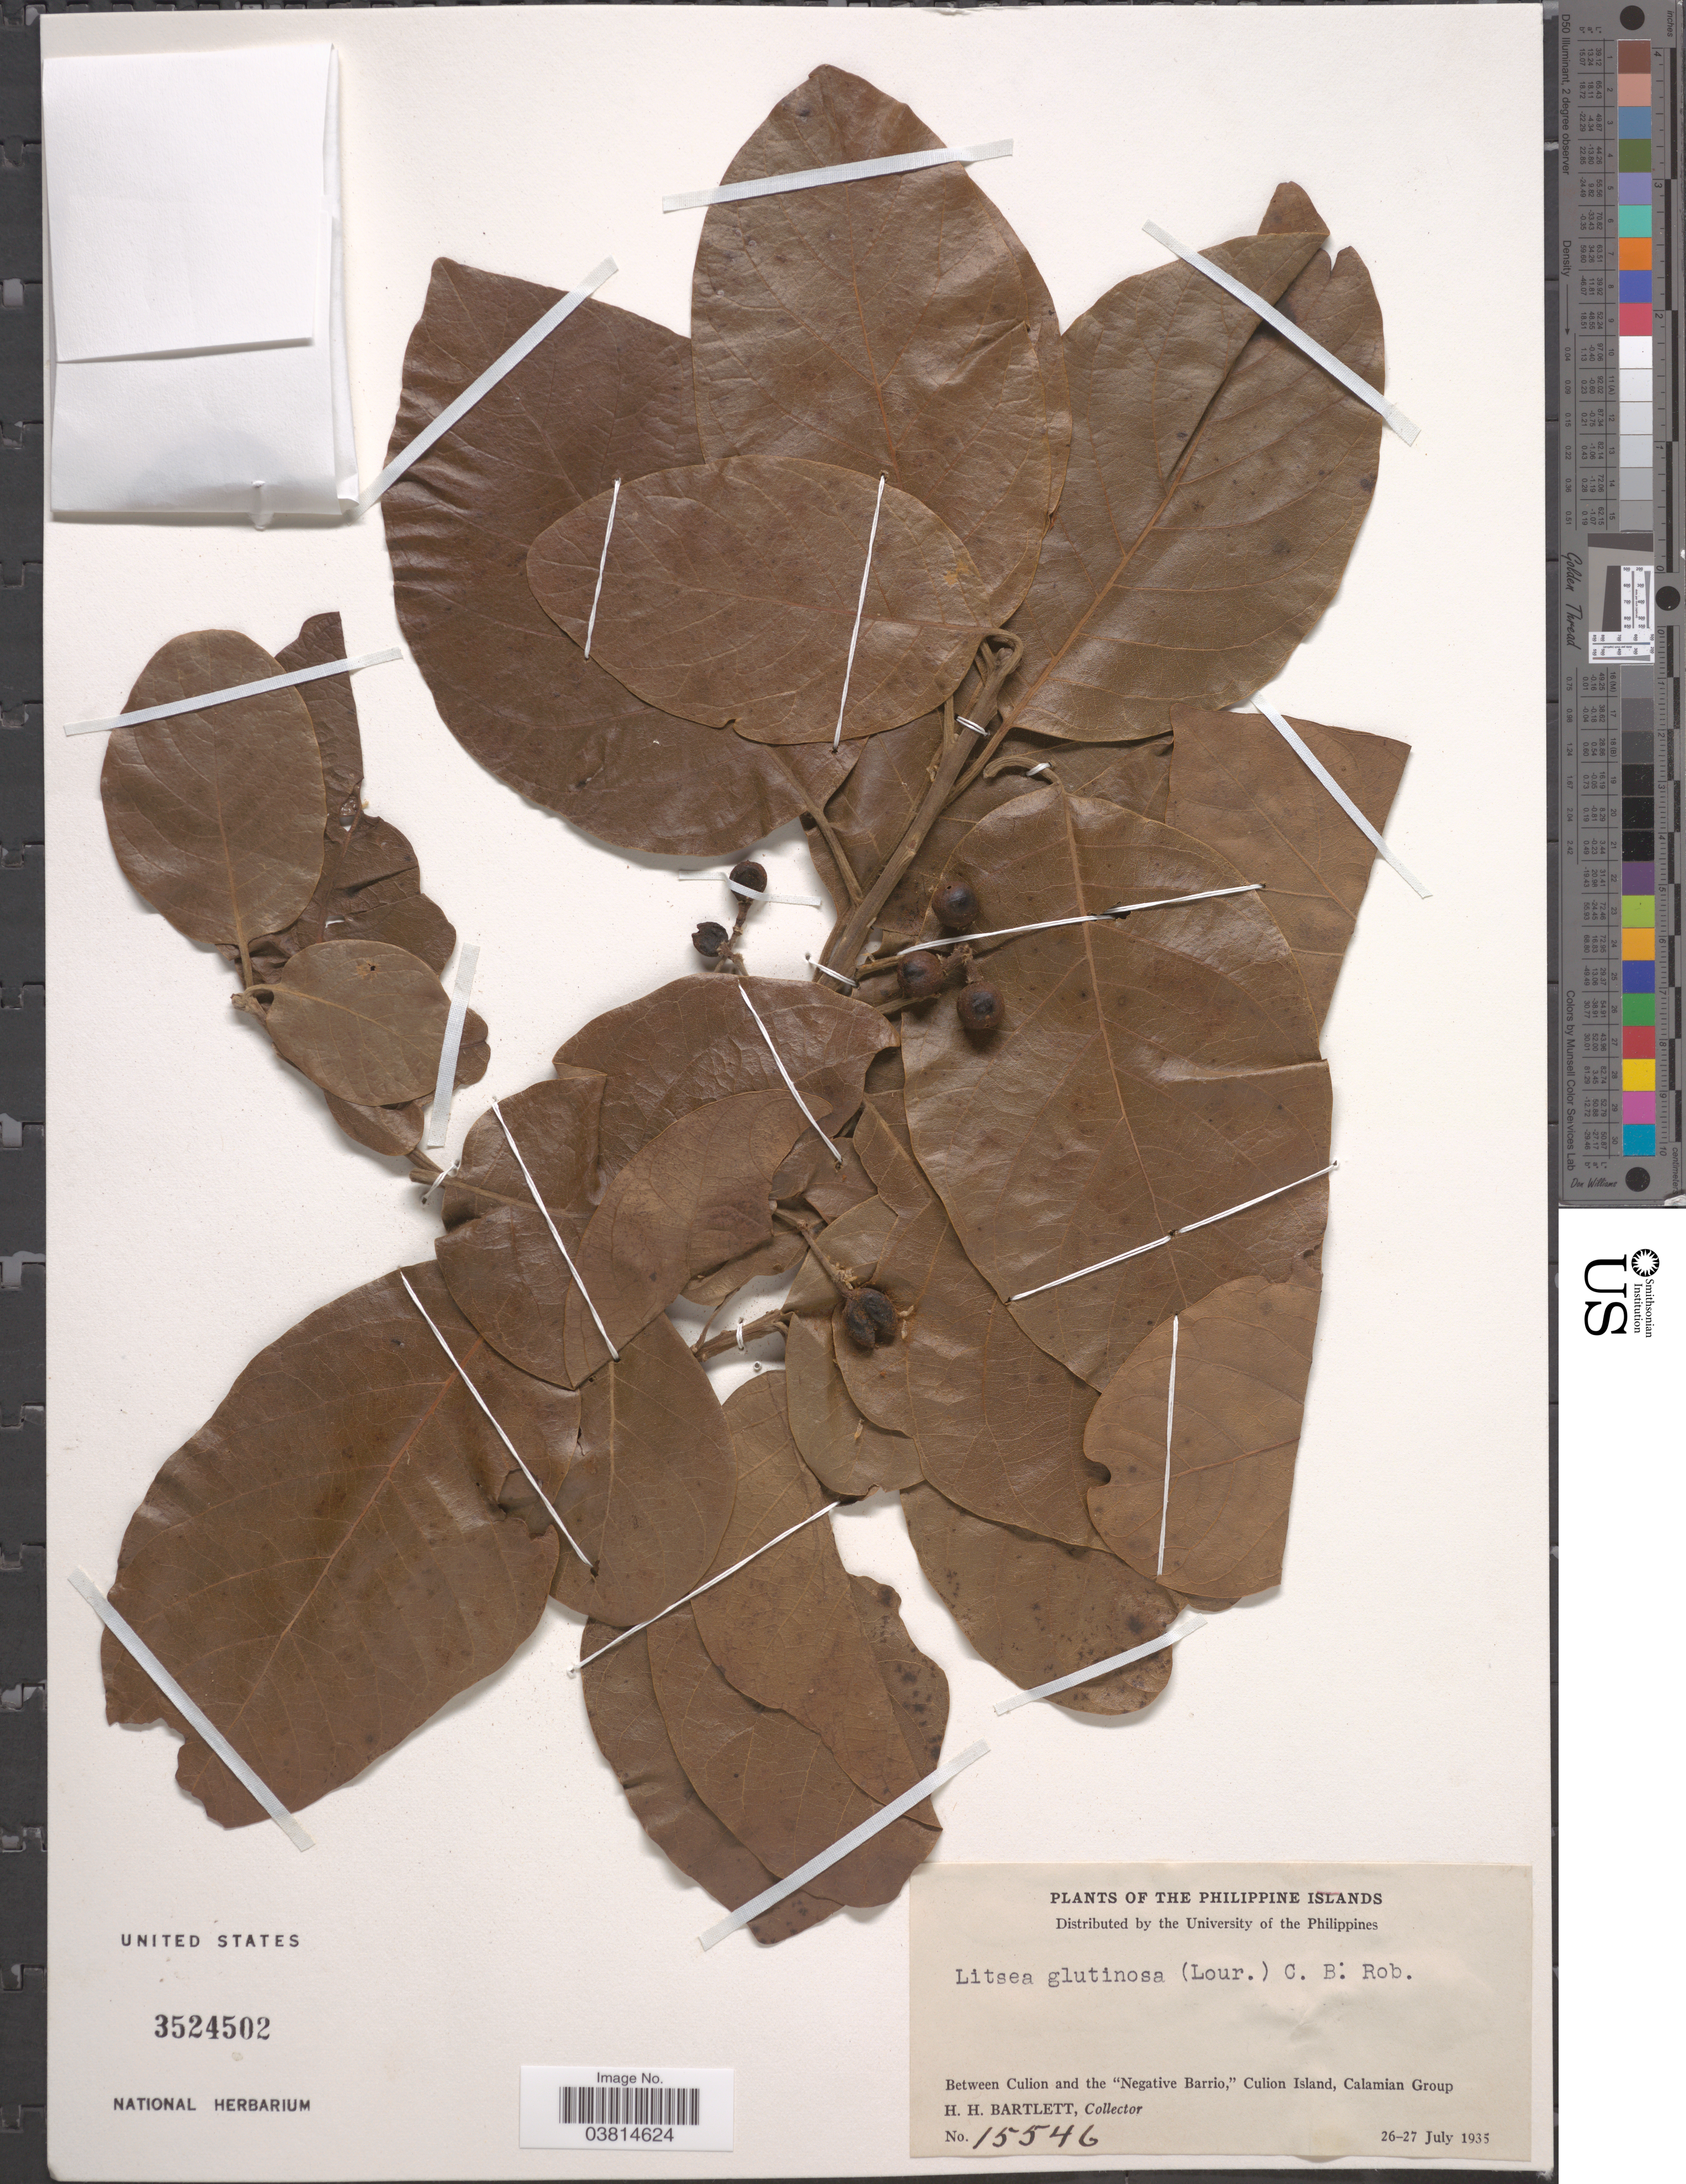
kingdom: Plantae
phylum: Tracheophyta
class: Magnoliopsida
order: Laurales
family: Lauraceae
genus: Litsea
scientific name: Litsea glutinosa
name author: (Lour.) C.B. Rob.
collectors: H. H. Bartlett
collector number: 15546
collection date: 1935-07-26/1935-07-27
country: Philippines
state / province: Mimaropa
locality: Between Culion and the "Negative Barrio," Culion Island, Calamian Group.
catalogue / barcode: US 3524502